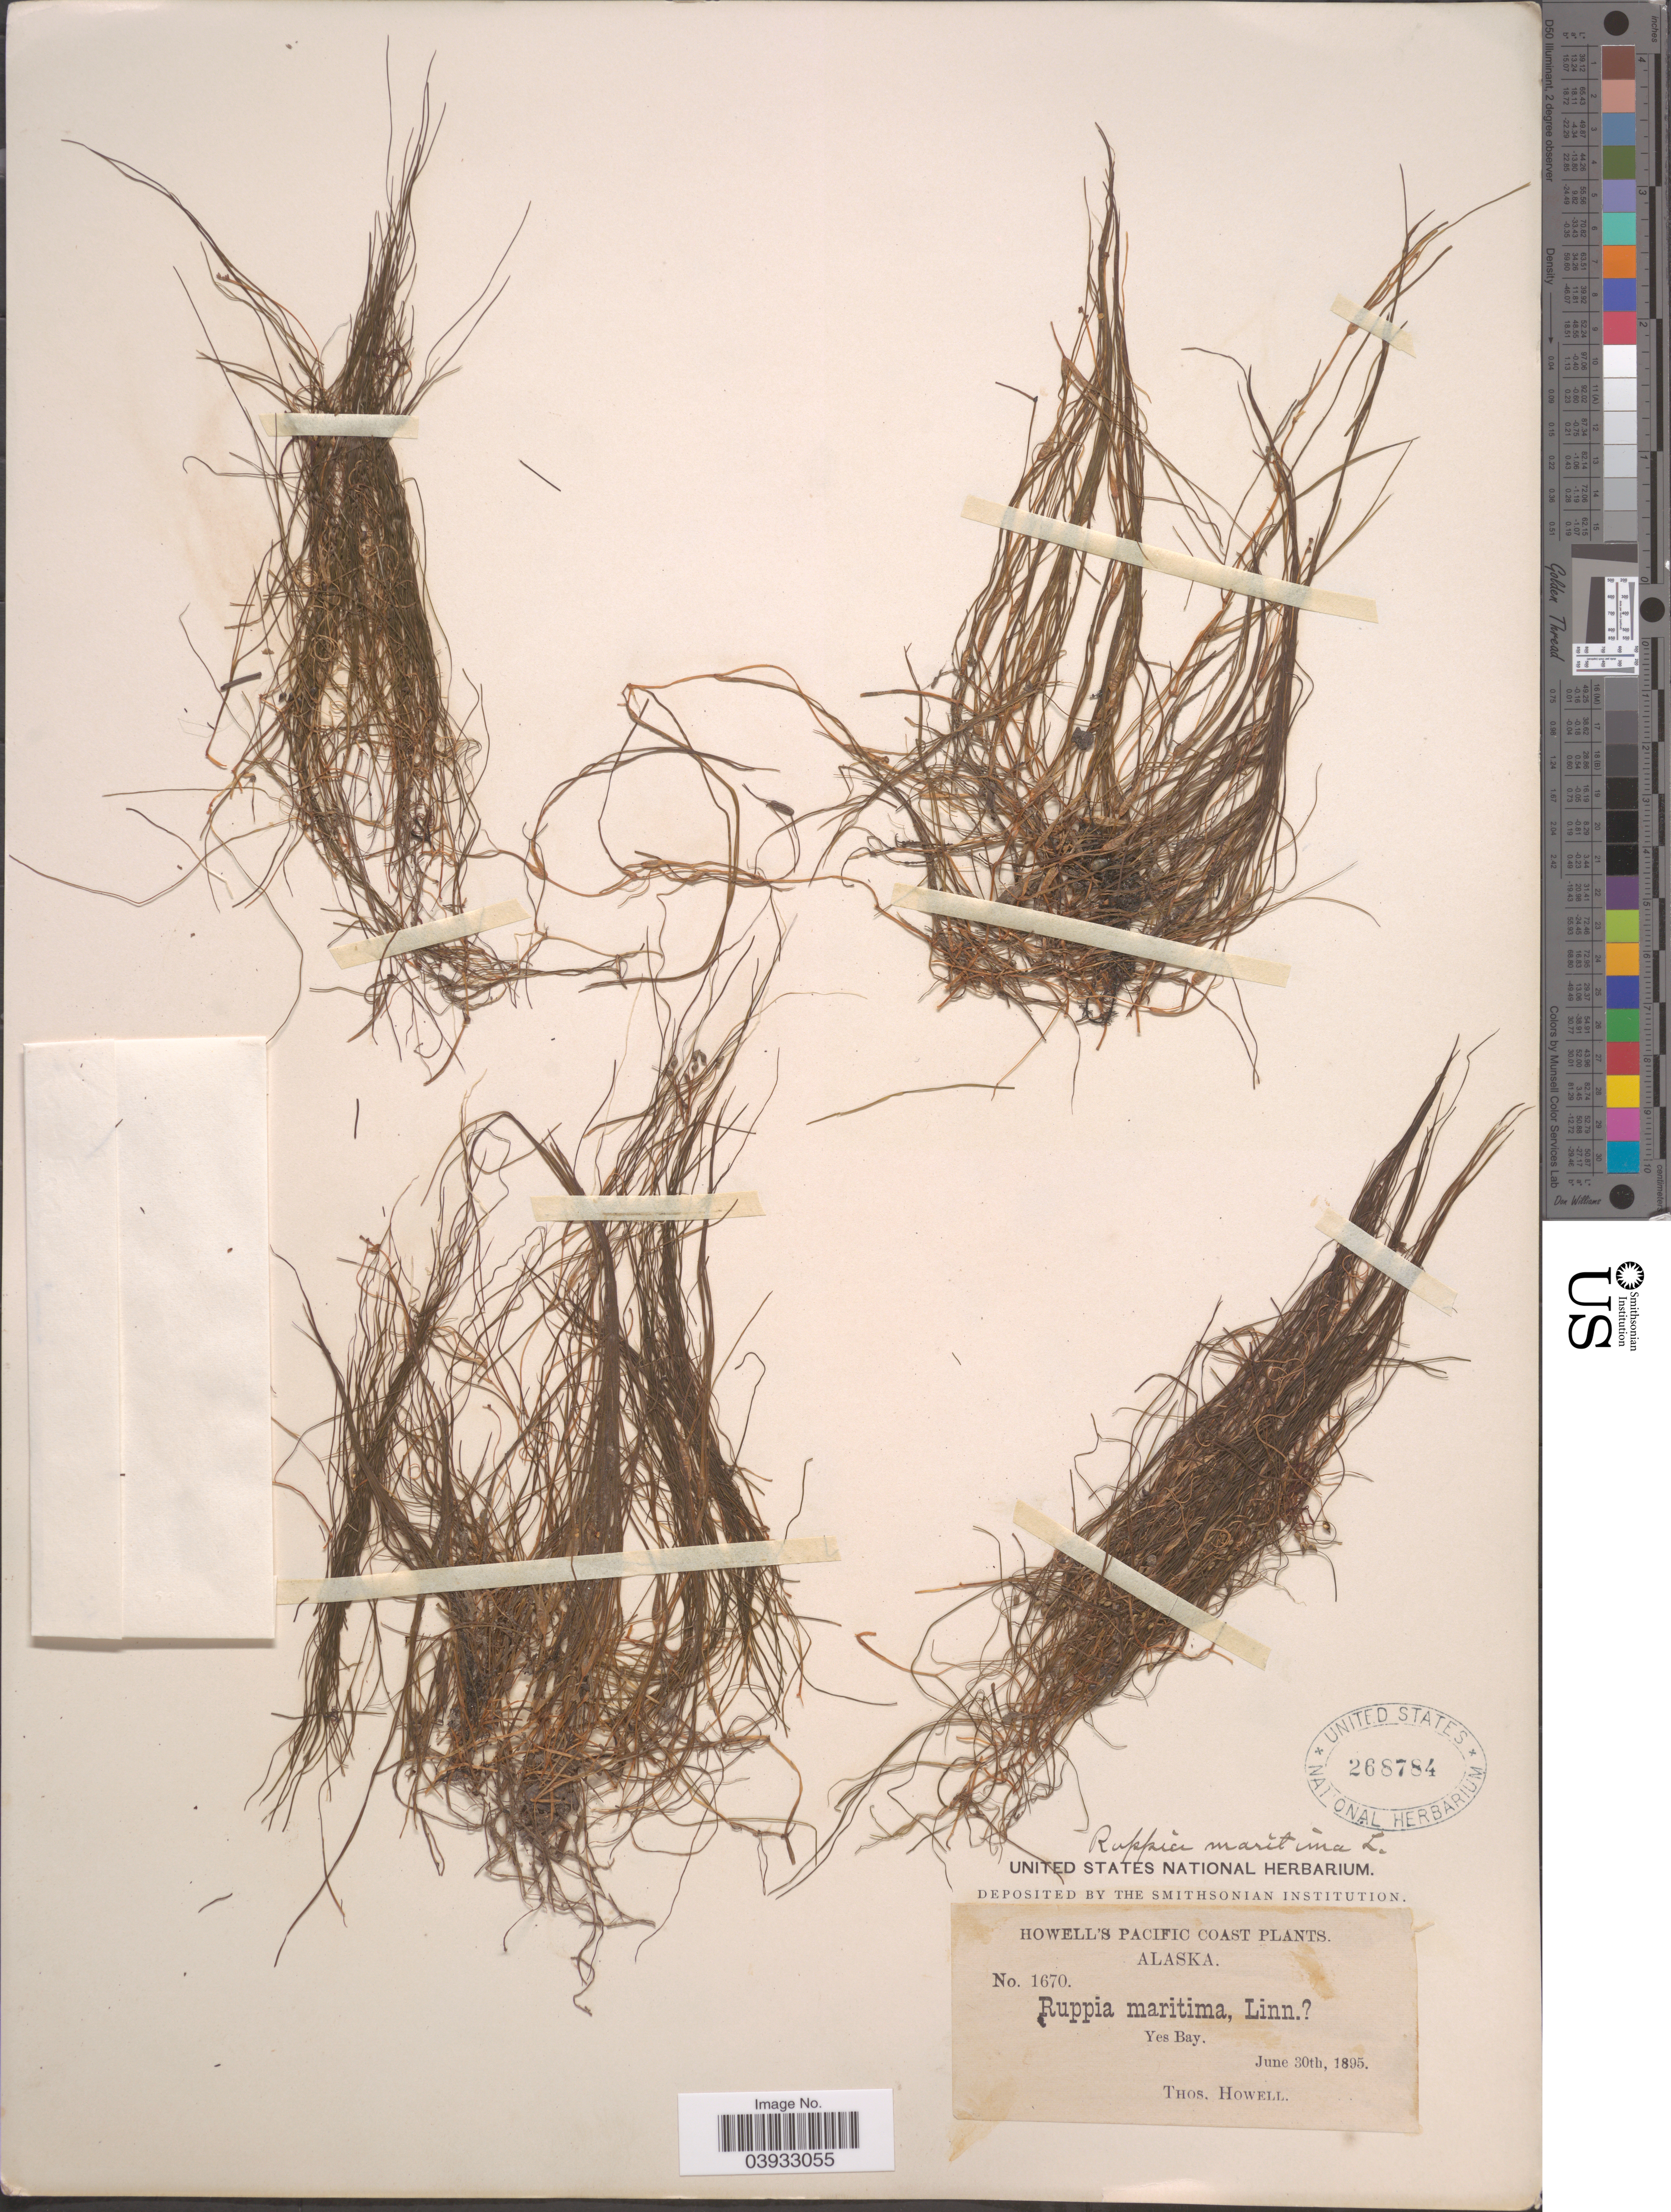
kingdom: Plantae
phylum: Tracheophyta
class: Liliopsida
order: Alismatales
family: Ruppiaceae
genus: Ruppia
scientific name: Ruppia maritima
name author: L.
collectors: T. Howell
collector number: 1670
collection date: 1895-06-30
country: United States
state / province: Alaska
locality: Pacific Coast. Yes Bay.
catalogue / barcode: US 268784